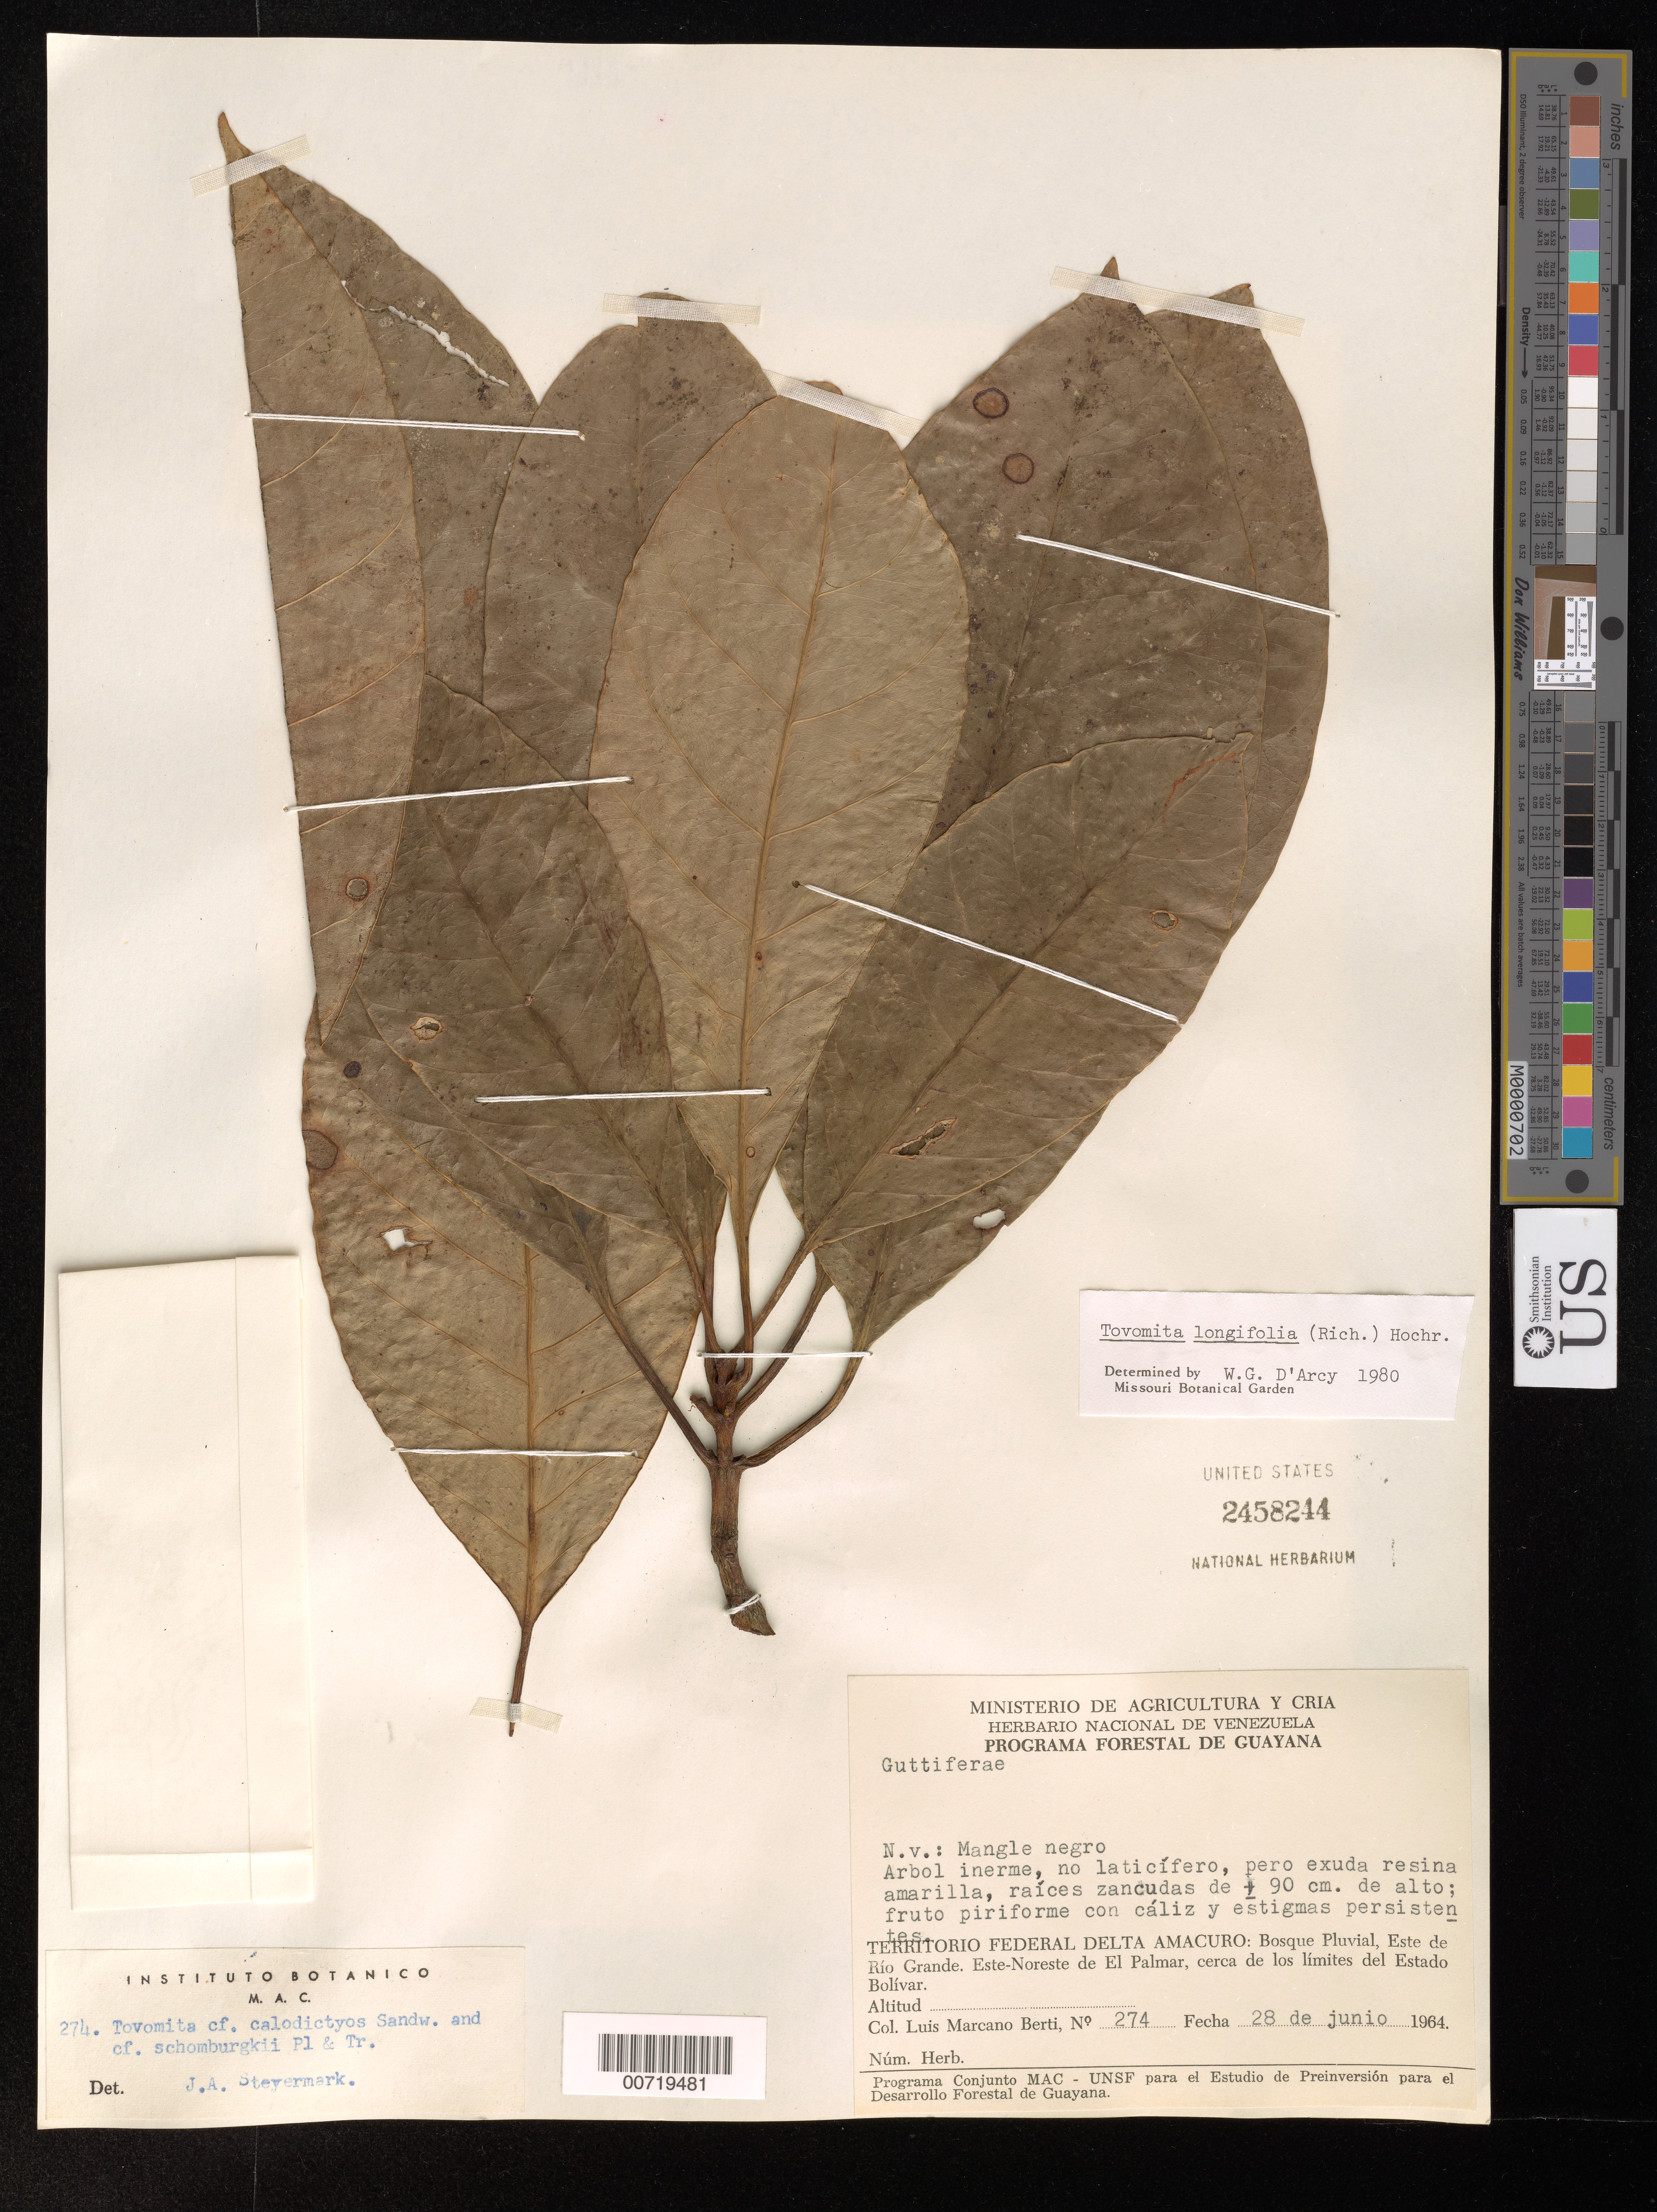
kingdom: Plantae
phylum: Tracheophyta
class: Magnoliopsida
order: Malpighiales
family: Clusiaceae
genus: Tovomita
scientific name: Tovomita longifolia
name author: (Rich.) Hochr.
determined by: D'Arcy, W. G.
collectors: L. Marcano-Berti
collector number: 274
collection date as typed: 28-Jun-64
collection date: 1964-06-28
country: Venezuela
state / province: Delta Amacuro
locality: Este de Río Grande, ENE de El Palmar, cerca de los limites del Estado Bolívar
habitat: Bosque pluvial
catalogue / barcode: US 2458244